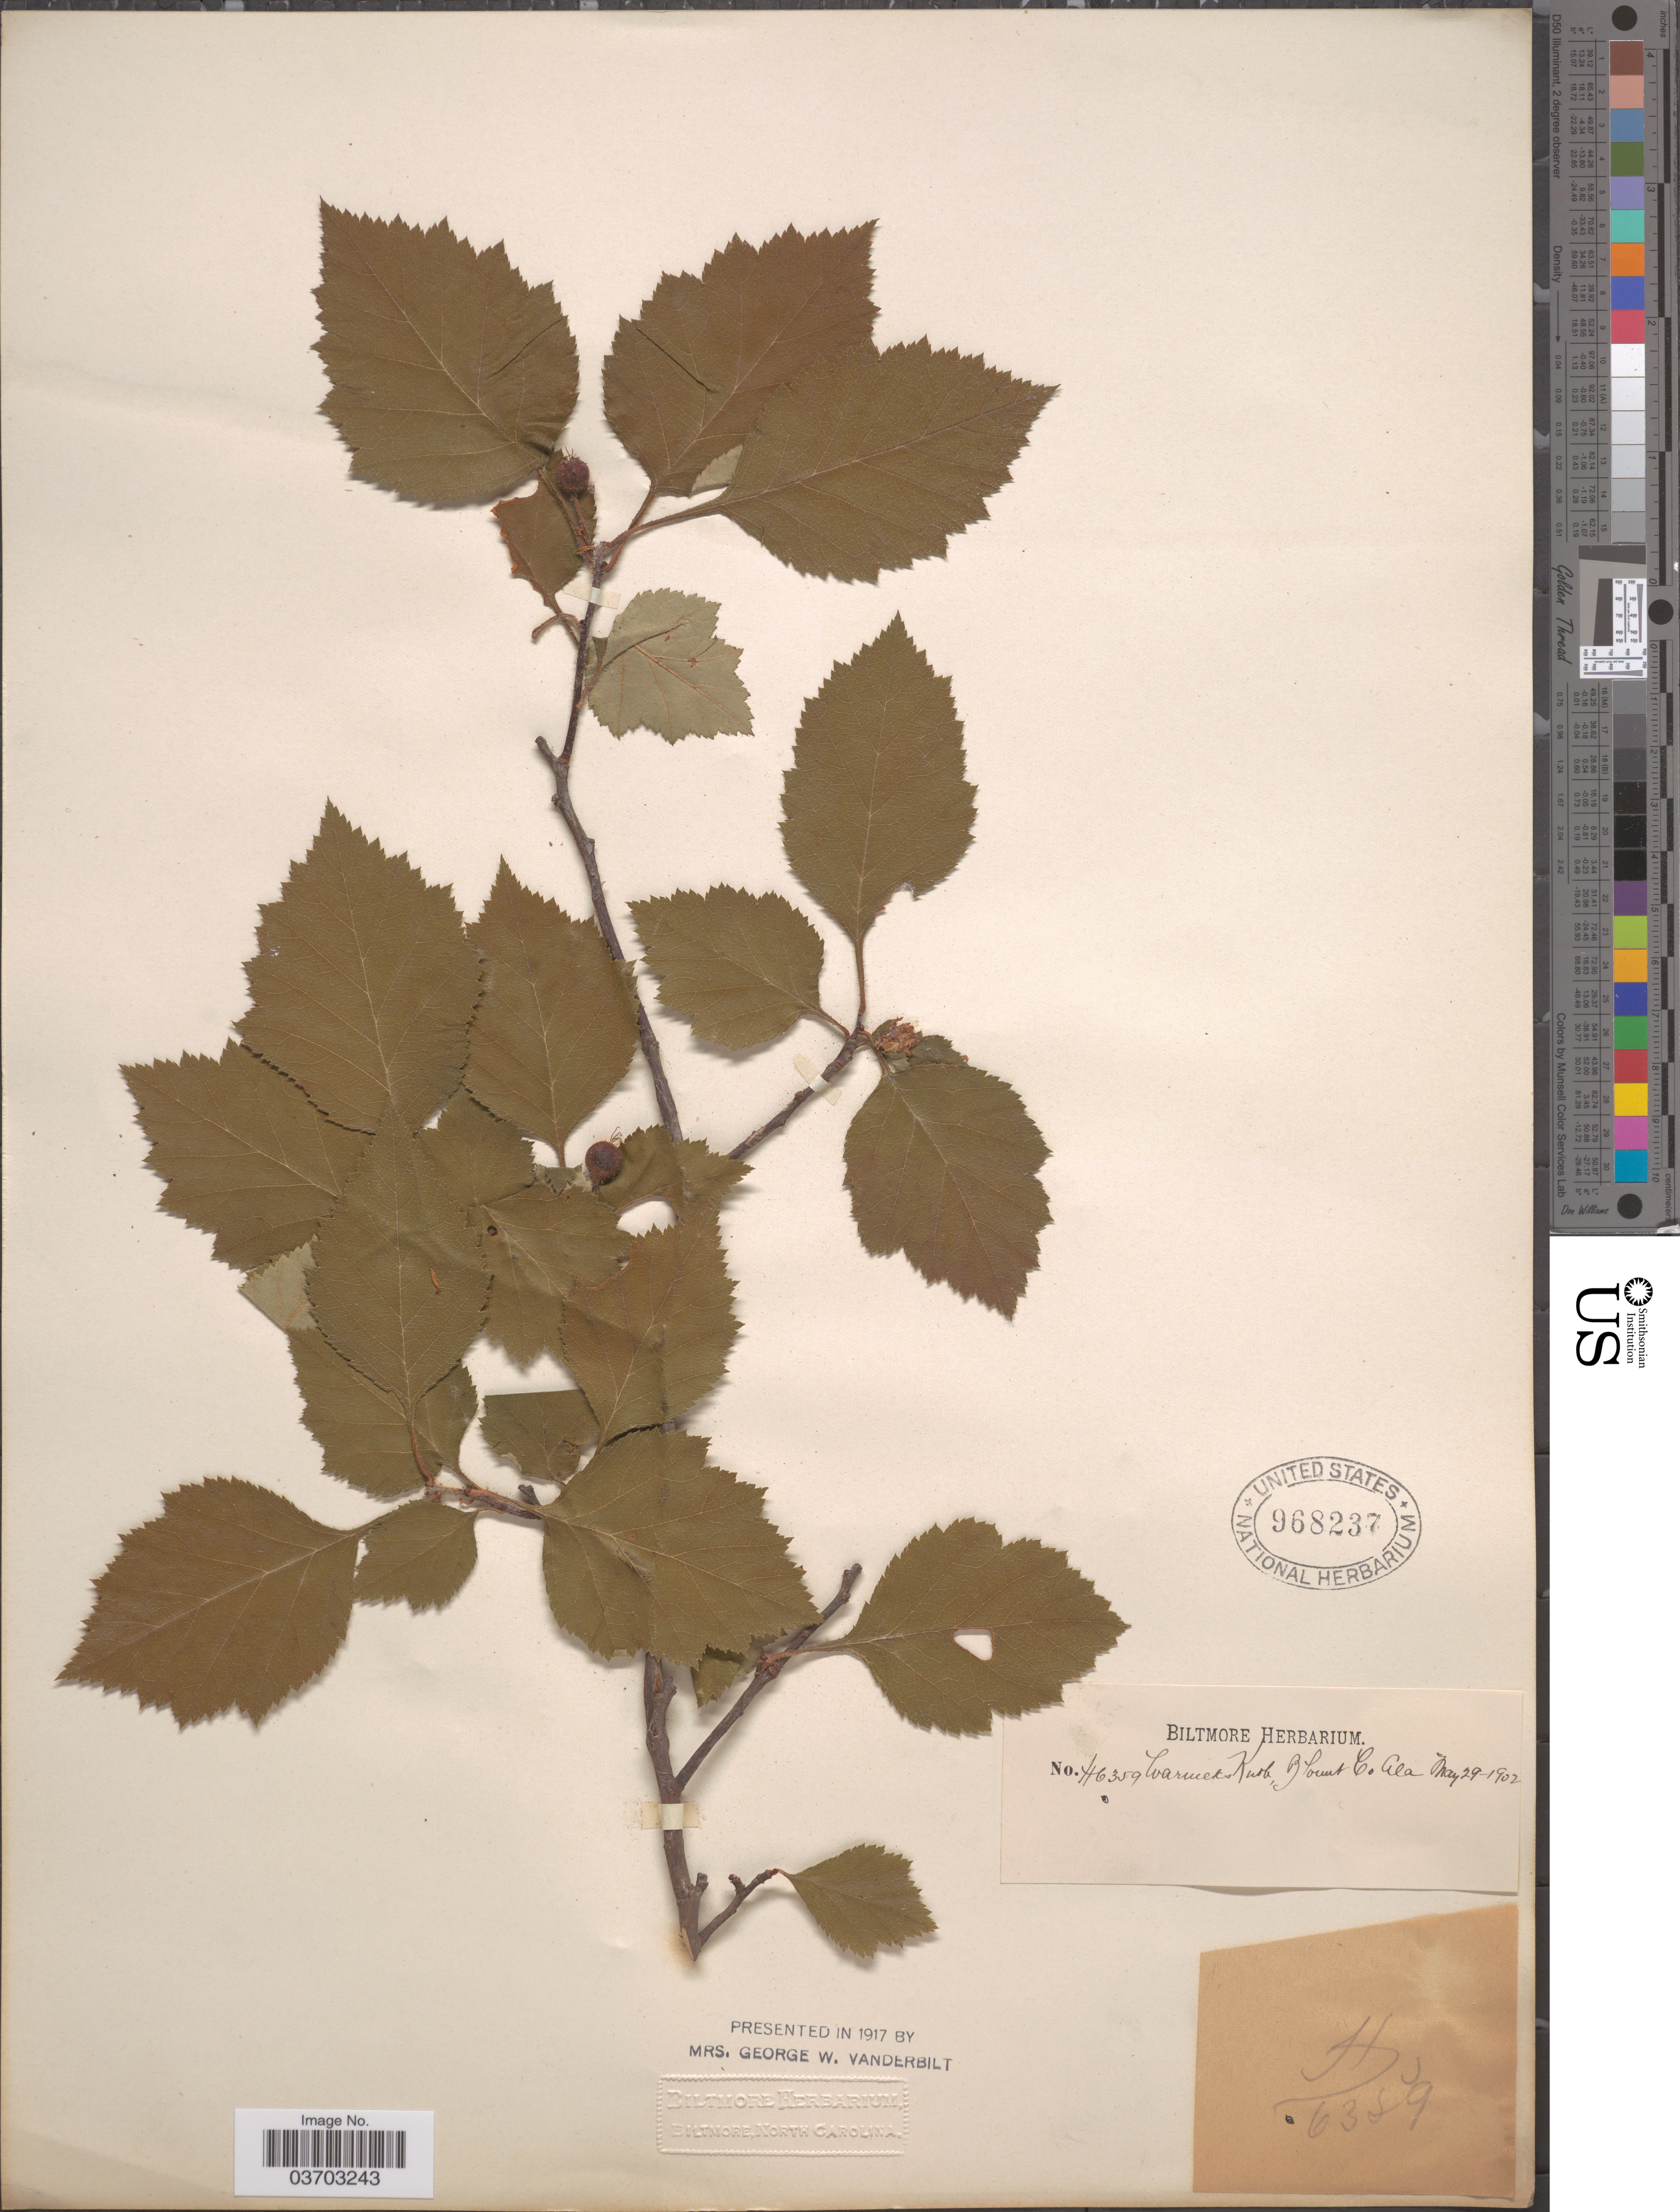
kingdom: Plantae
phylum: Tracheophyta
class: Magnoliopsida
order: Rosales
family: Rosaceae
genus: Crataegus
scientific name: Crataegus sp.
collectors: ex herb. Biltmore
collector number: H6359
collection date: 1902-05-29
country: United States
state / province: Alabama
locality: Warnicks Knob, Blount Co.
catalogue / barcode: US 968237